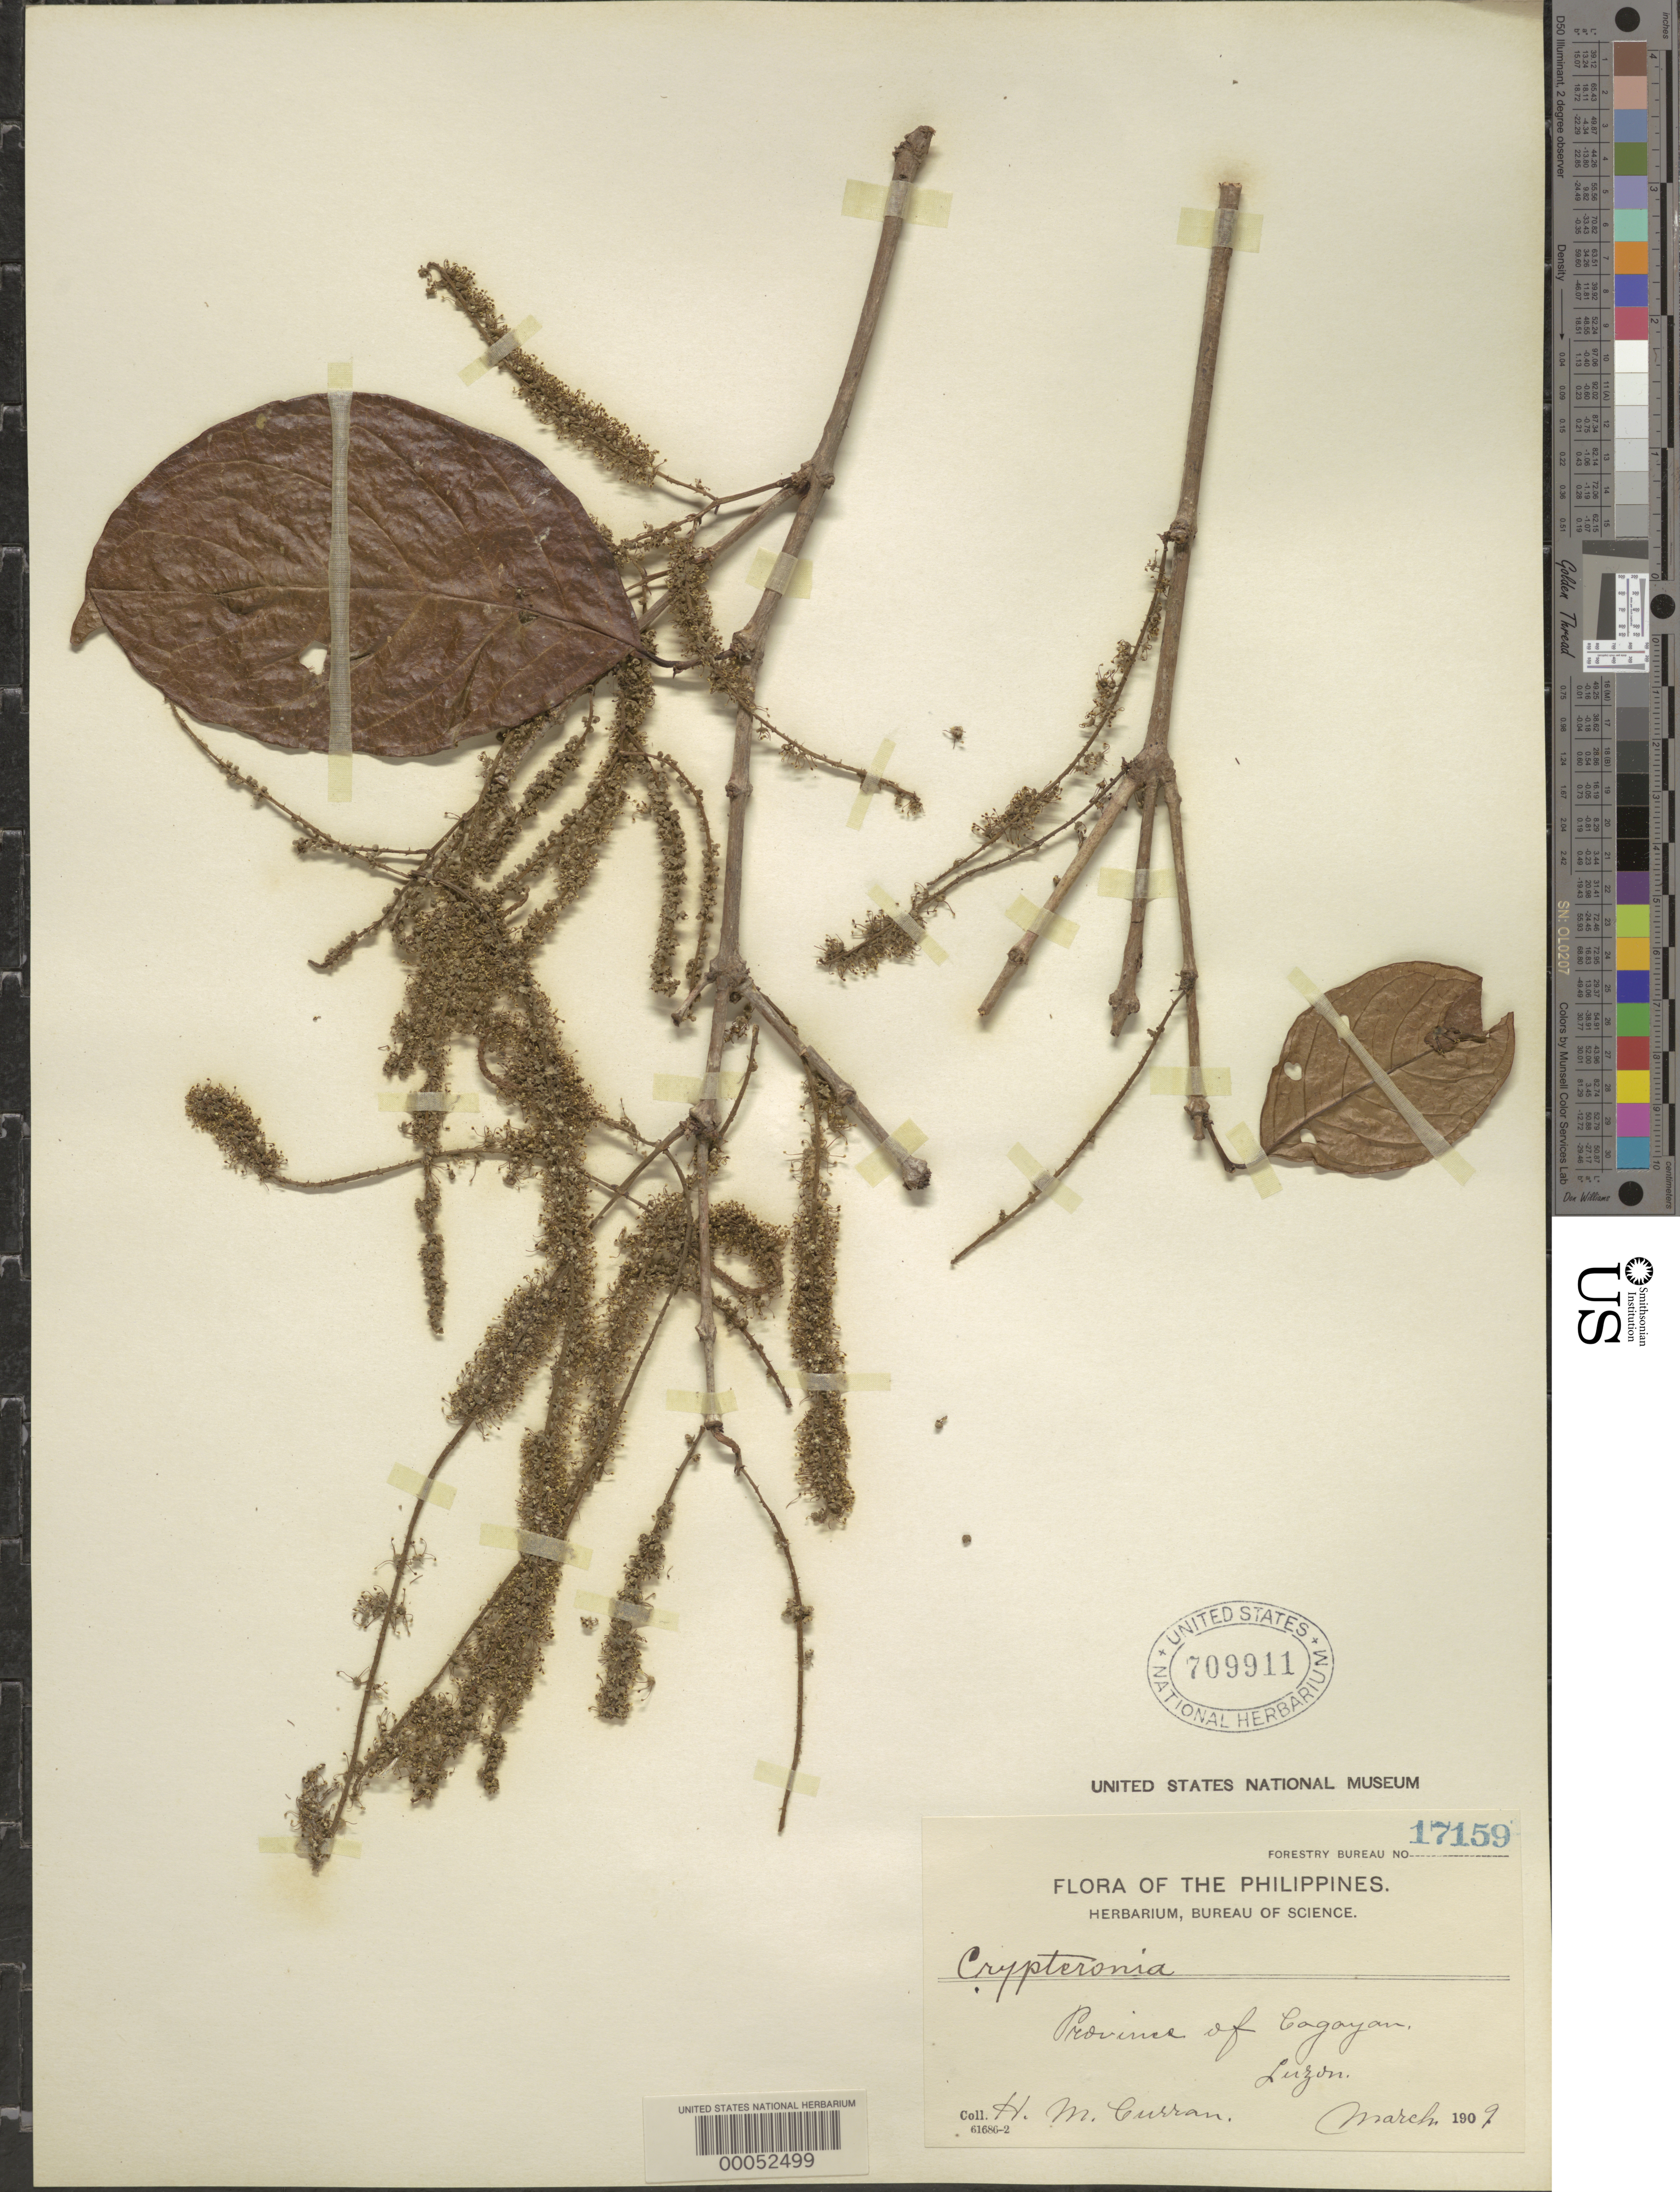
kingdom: Plantae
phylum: Tracheophyta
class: Magnoliopsida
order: Myrtales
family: Crypteroniaceae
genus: Crypteronia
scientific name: Crypteronia paniculata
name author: Blume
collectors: H. M. Curran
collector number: Forestry Bureau 17159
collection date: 1909-03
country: Philippines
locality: Province of Cagayan Luzon.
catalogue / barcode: US 709911